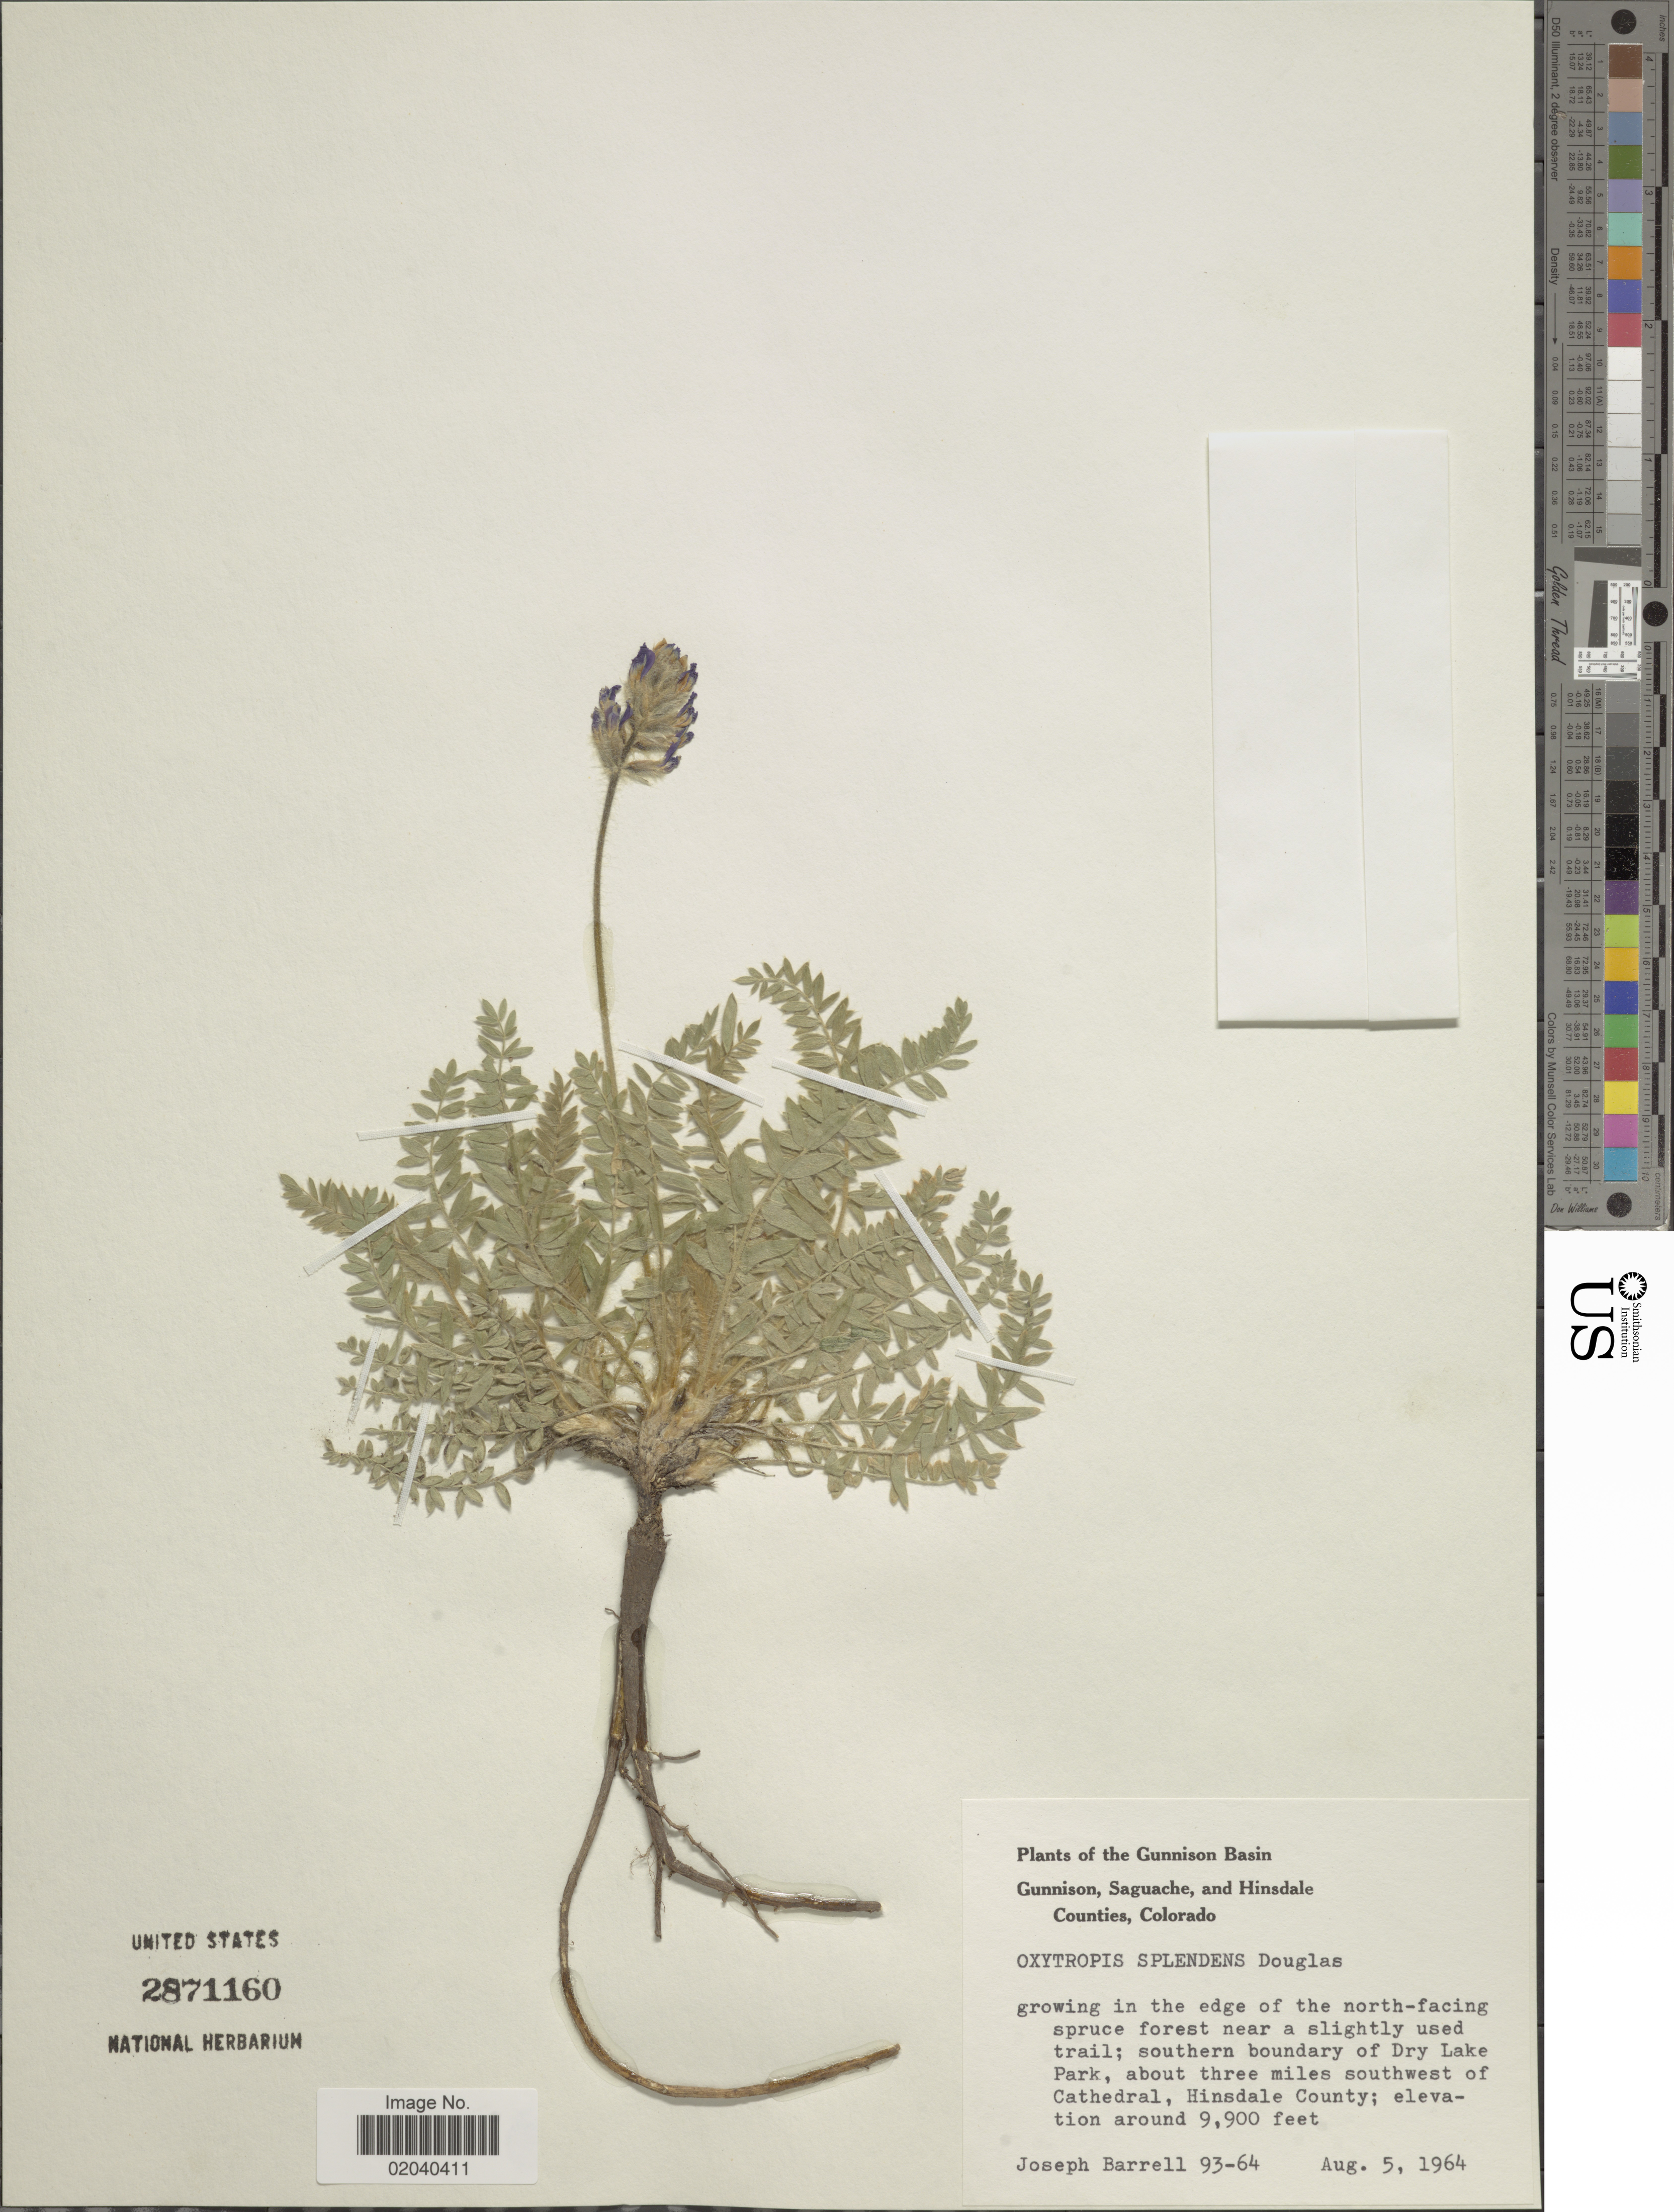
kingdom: Plantae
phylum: Tracheophyta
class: Magnoliopsida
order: Fabales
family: Fabaceae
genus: Oxytropis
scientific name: Oxytropis splendens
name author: Douglas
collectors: J. Barrell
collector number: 93-64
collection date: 1964-08-05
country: United States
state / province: Colorado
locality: Gunnison Basin. Growing in the edge of the north-facing spruce forest near a slightly used trail; southern boundary of Dry Lake Park, about three miles southwest of Cathedral, Hinsdale County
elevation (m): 3018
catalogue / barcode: US 2871160